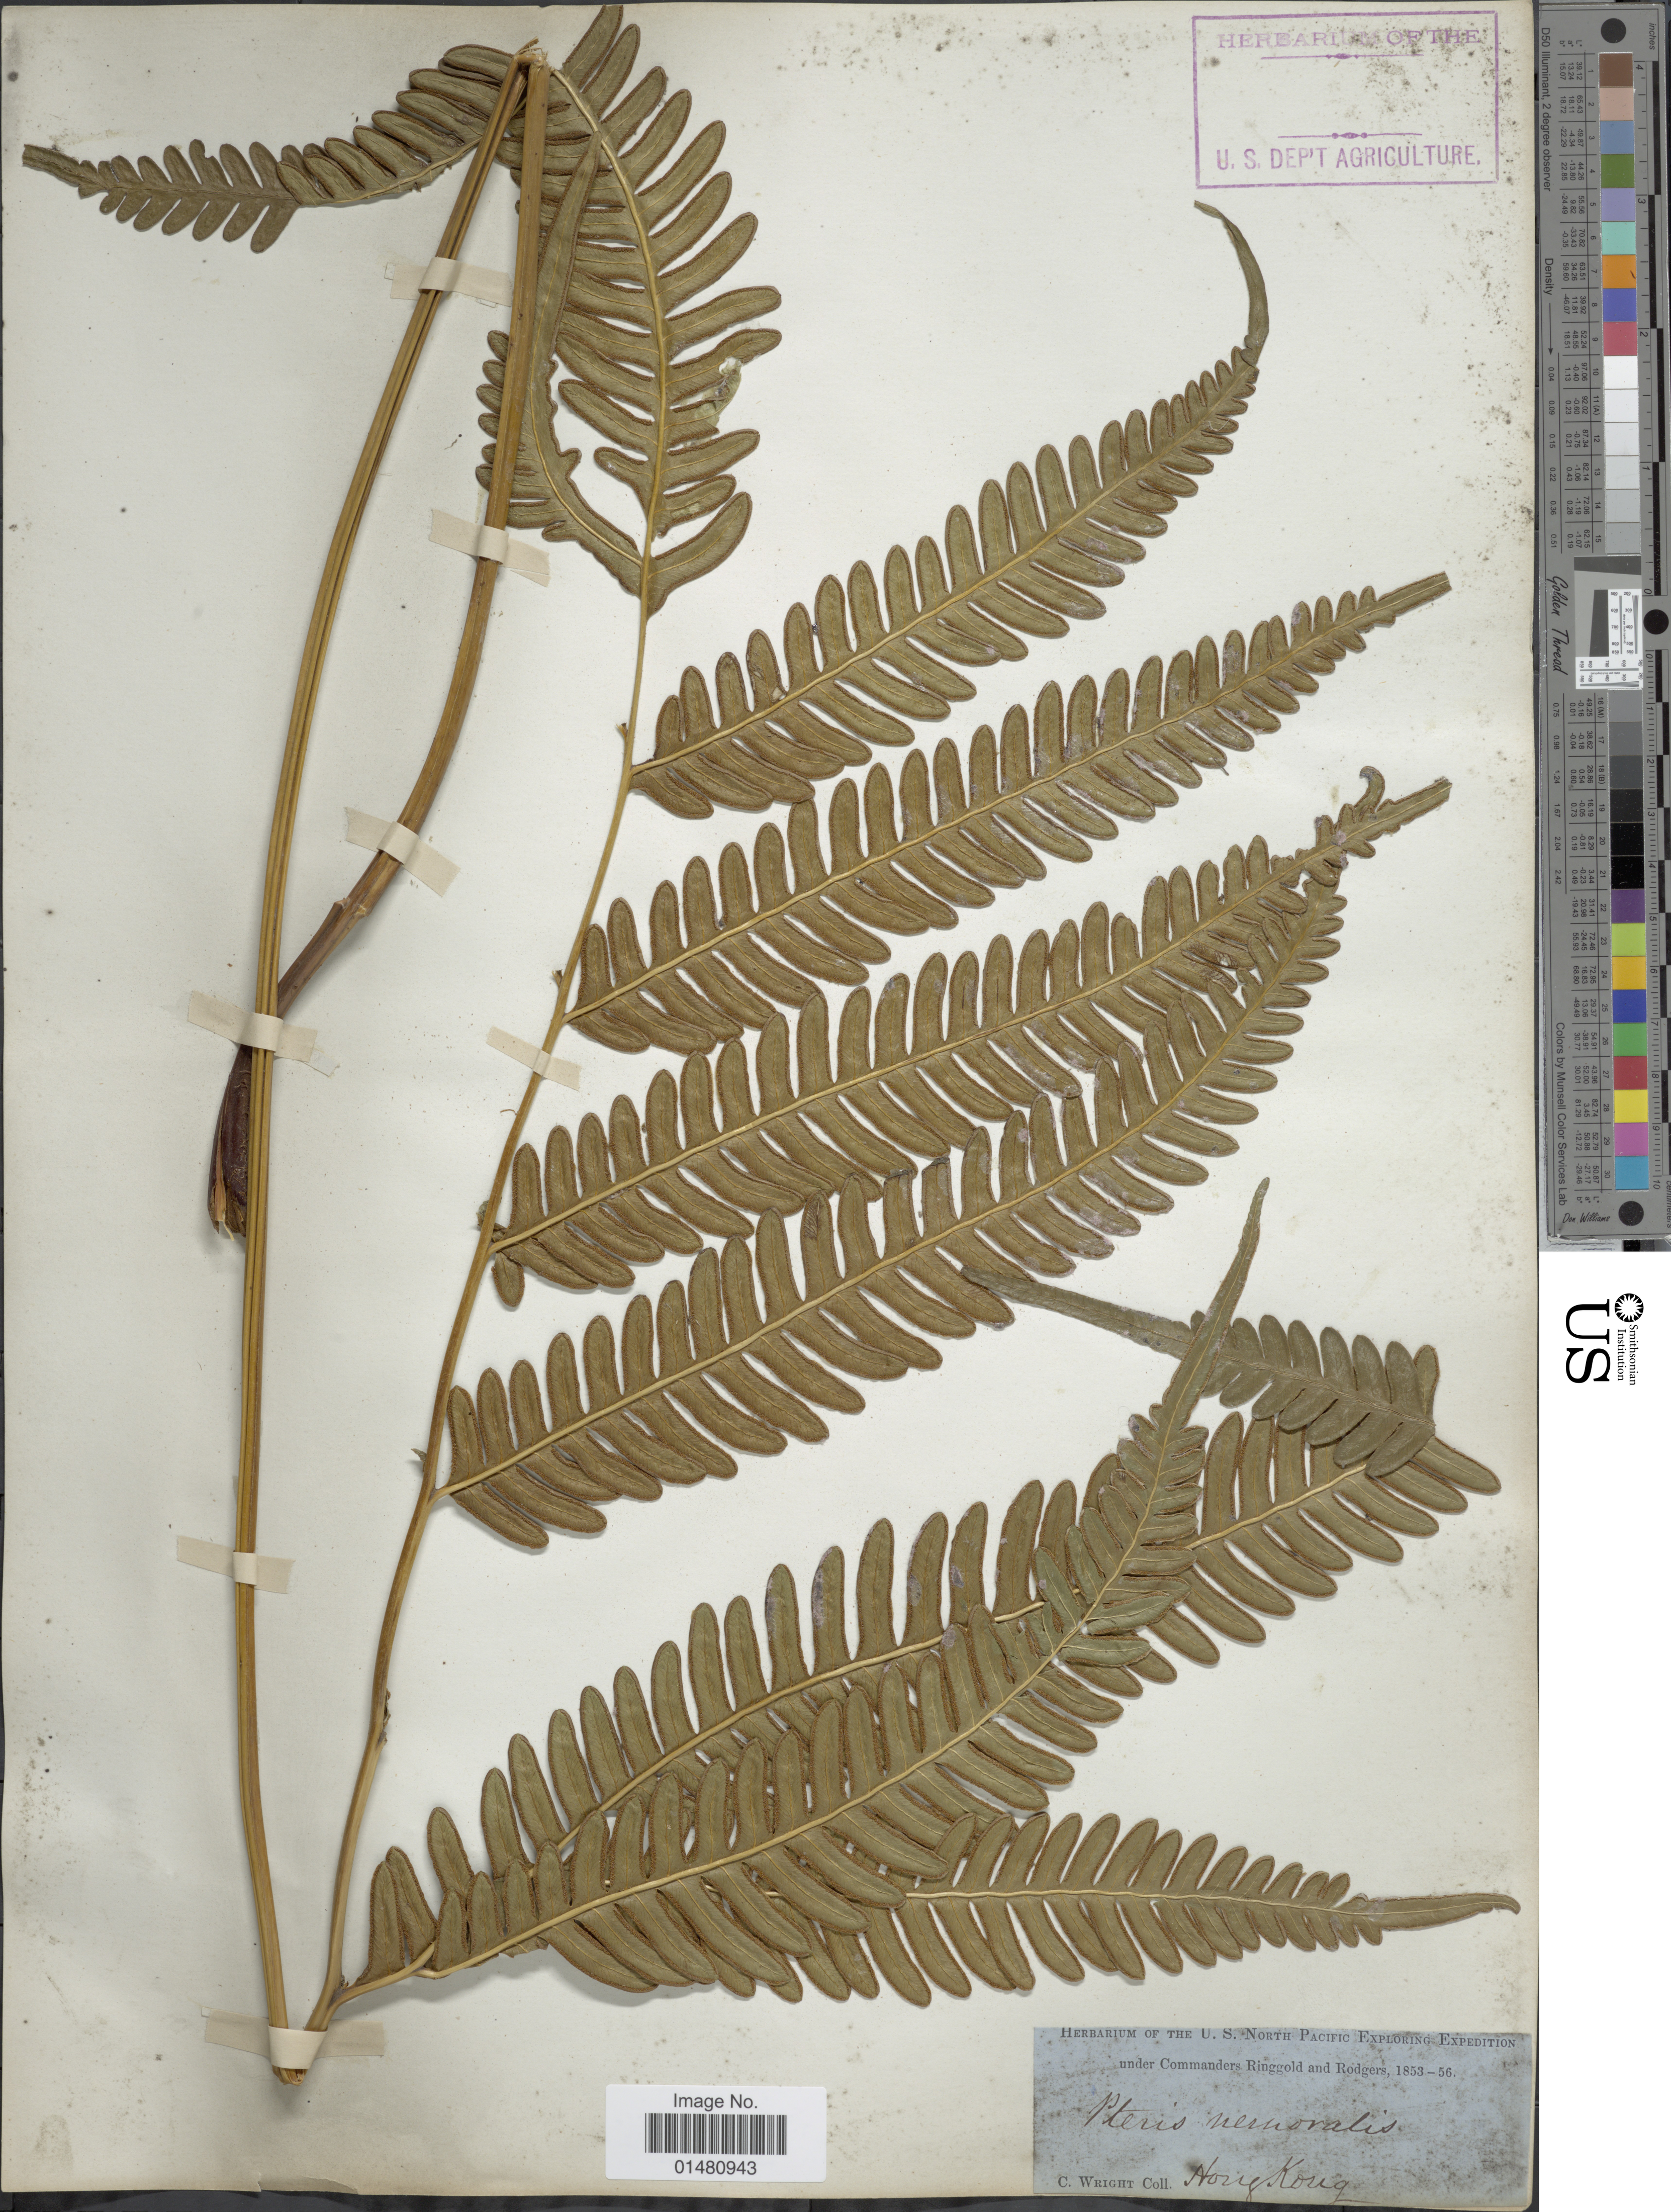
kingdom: Plantae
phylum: Tracheophyta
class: Polypodiopsida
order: Polypodiales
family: Pteridaceae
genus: Pteris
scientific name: Pteris quadriaurita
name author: Retz.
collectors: C. Wright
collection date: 1853/1856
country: China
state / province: Hong Kong